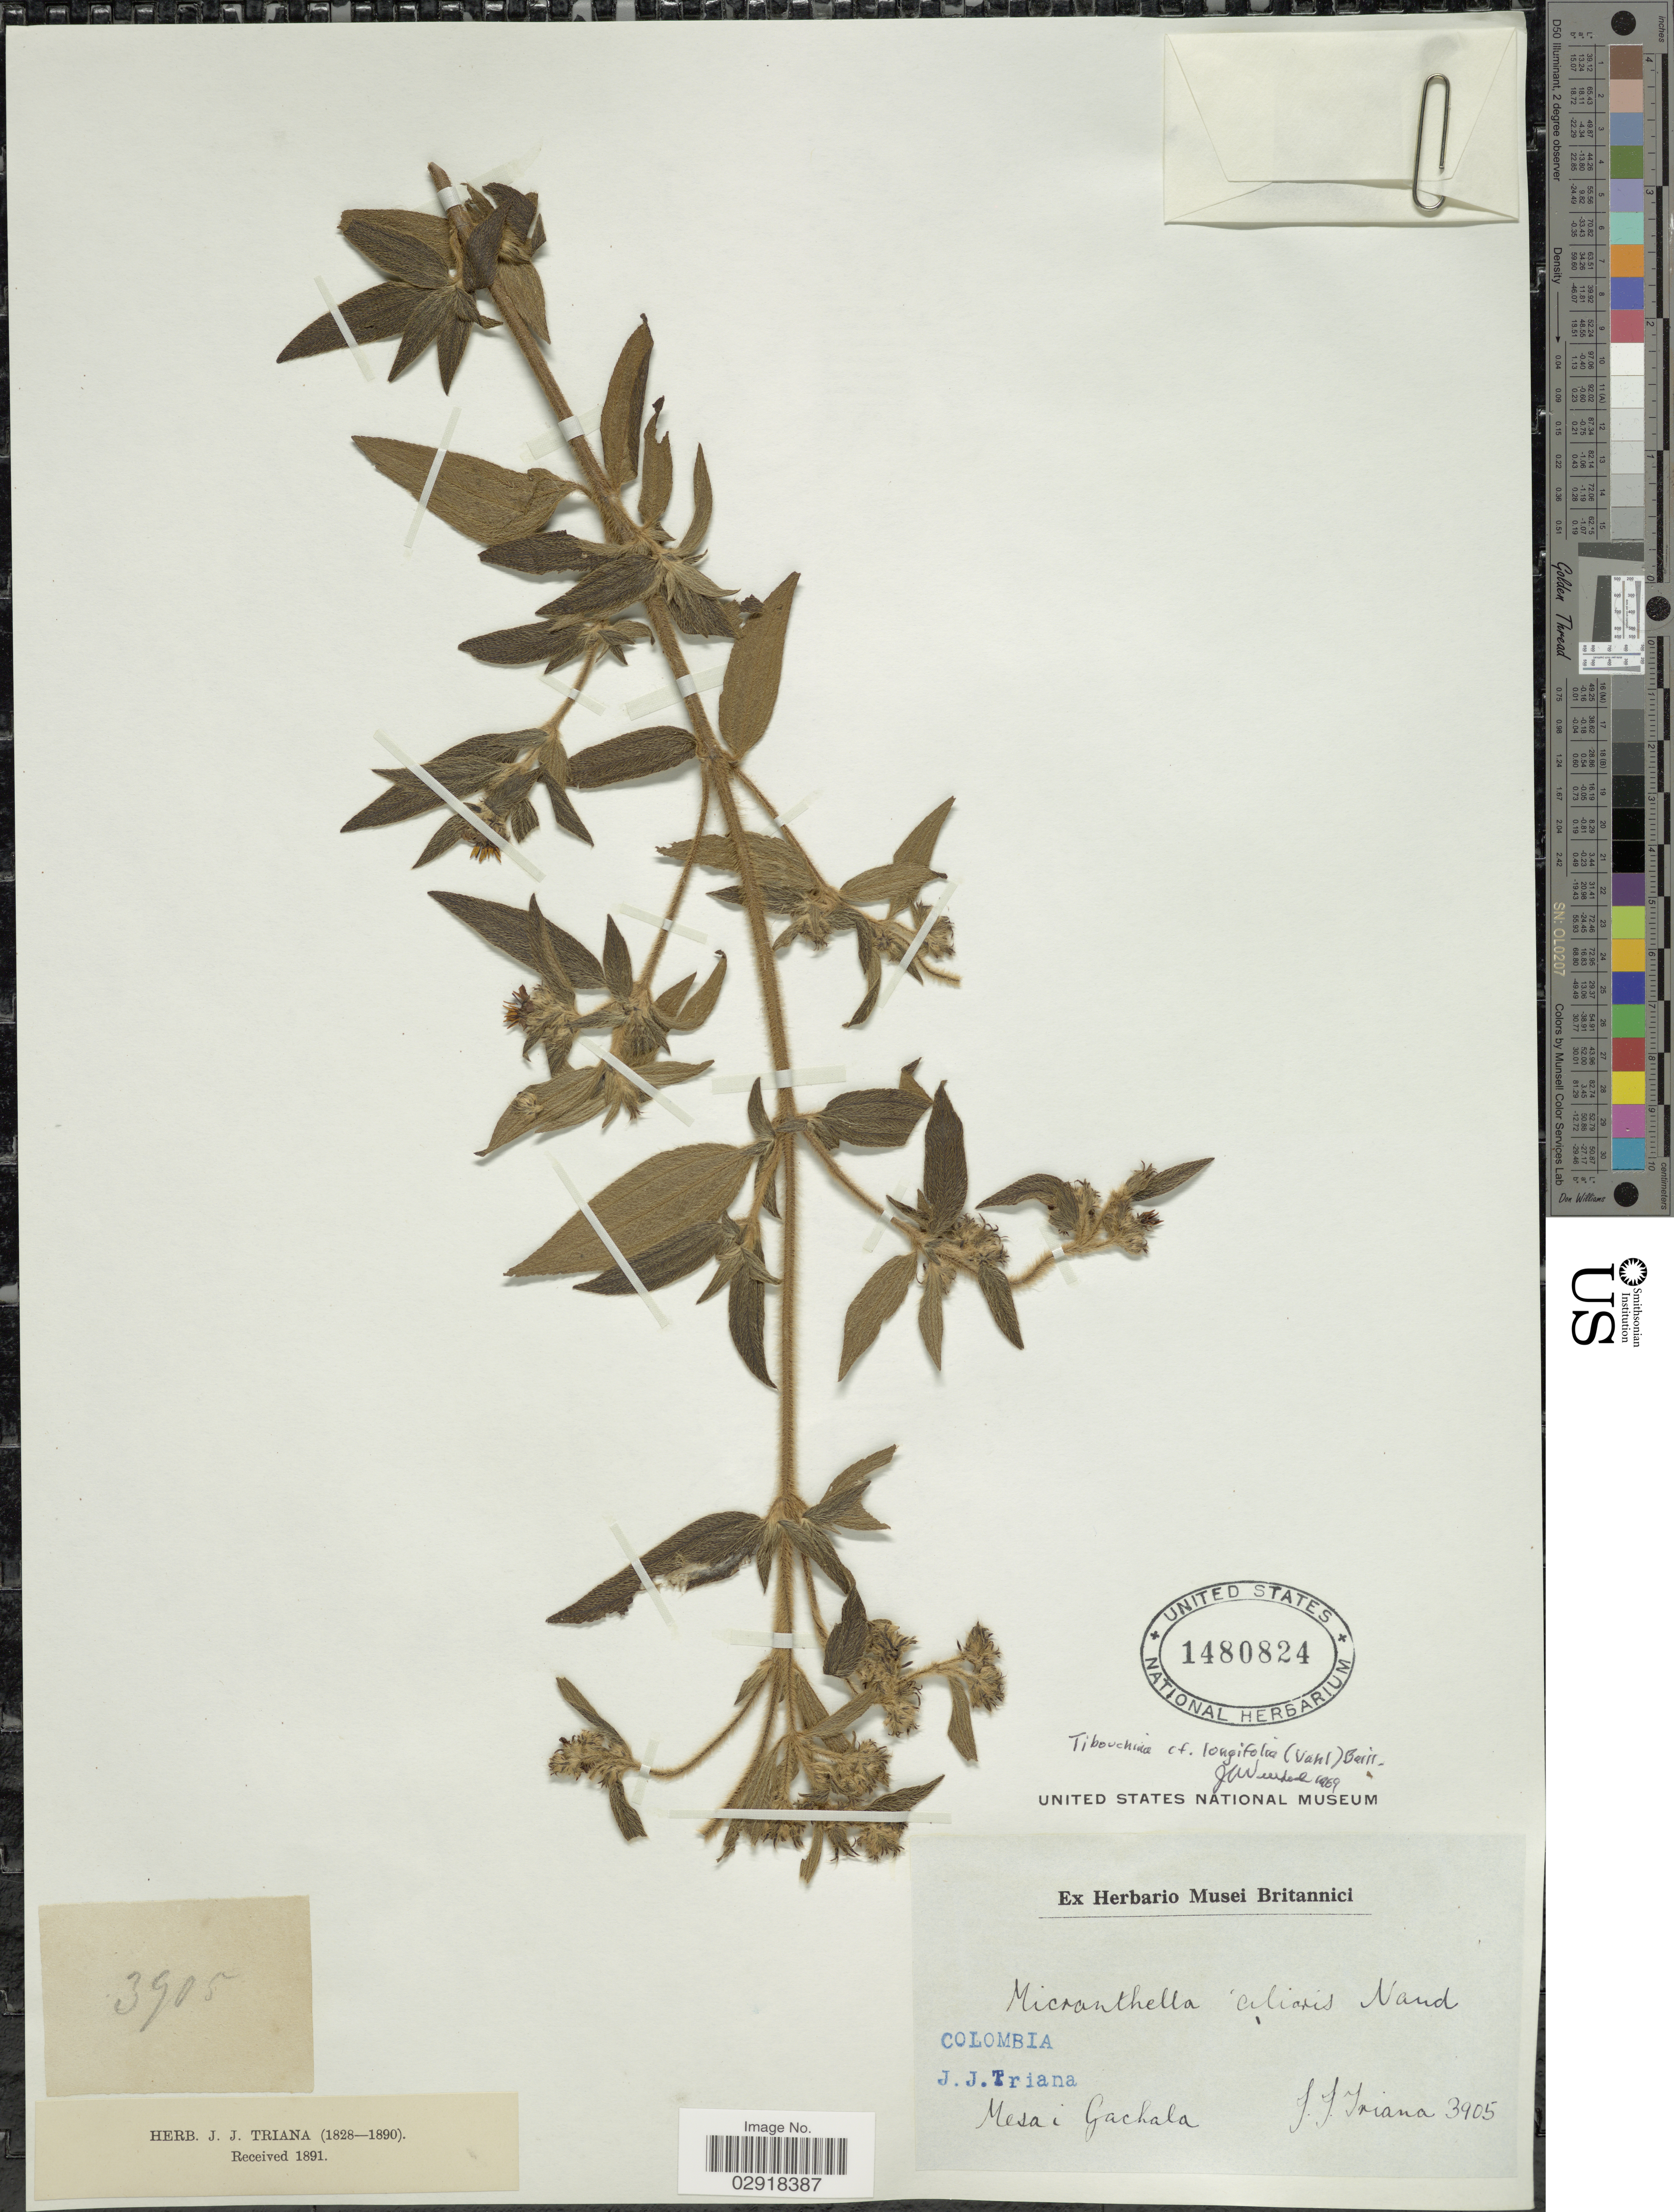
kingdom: Plantae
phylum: Tracheophyta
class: Magnoliopsida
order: Myrtales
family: Melastomataceae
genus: Chaetogastra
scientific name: Chaetogastra longifolia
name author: (Vahl) DC.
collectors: J. J. Triana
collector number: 3905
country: Colombia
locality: Mesa i Gachala.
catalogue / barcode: US 1480824